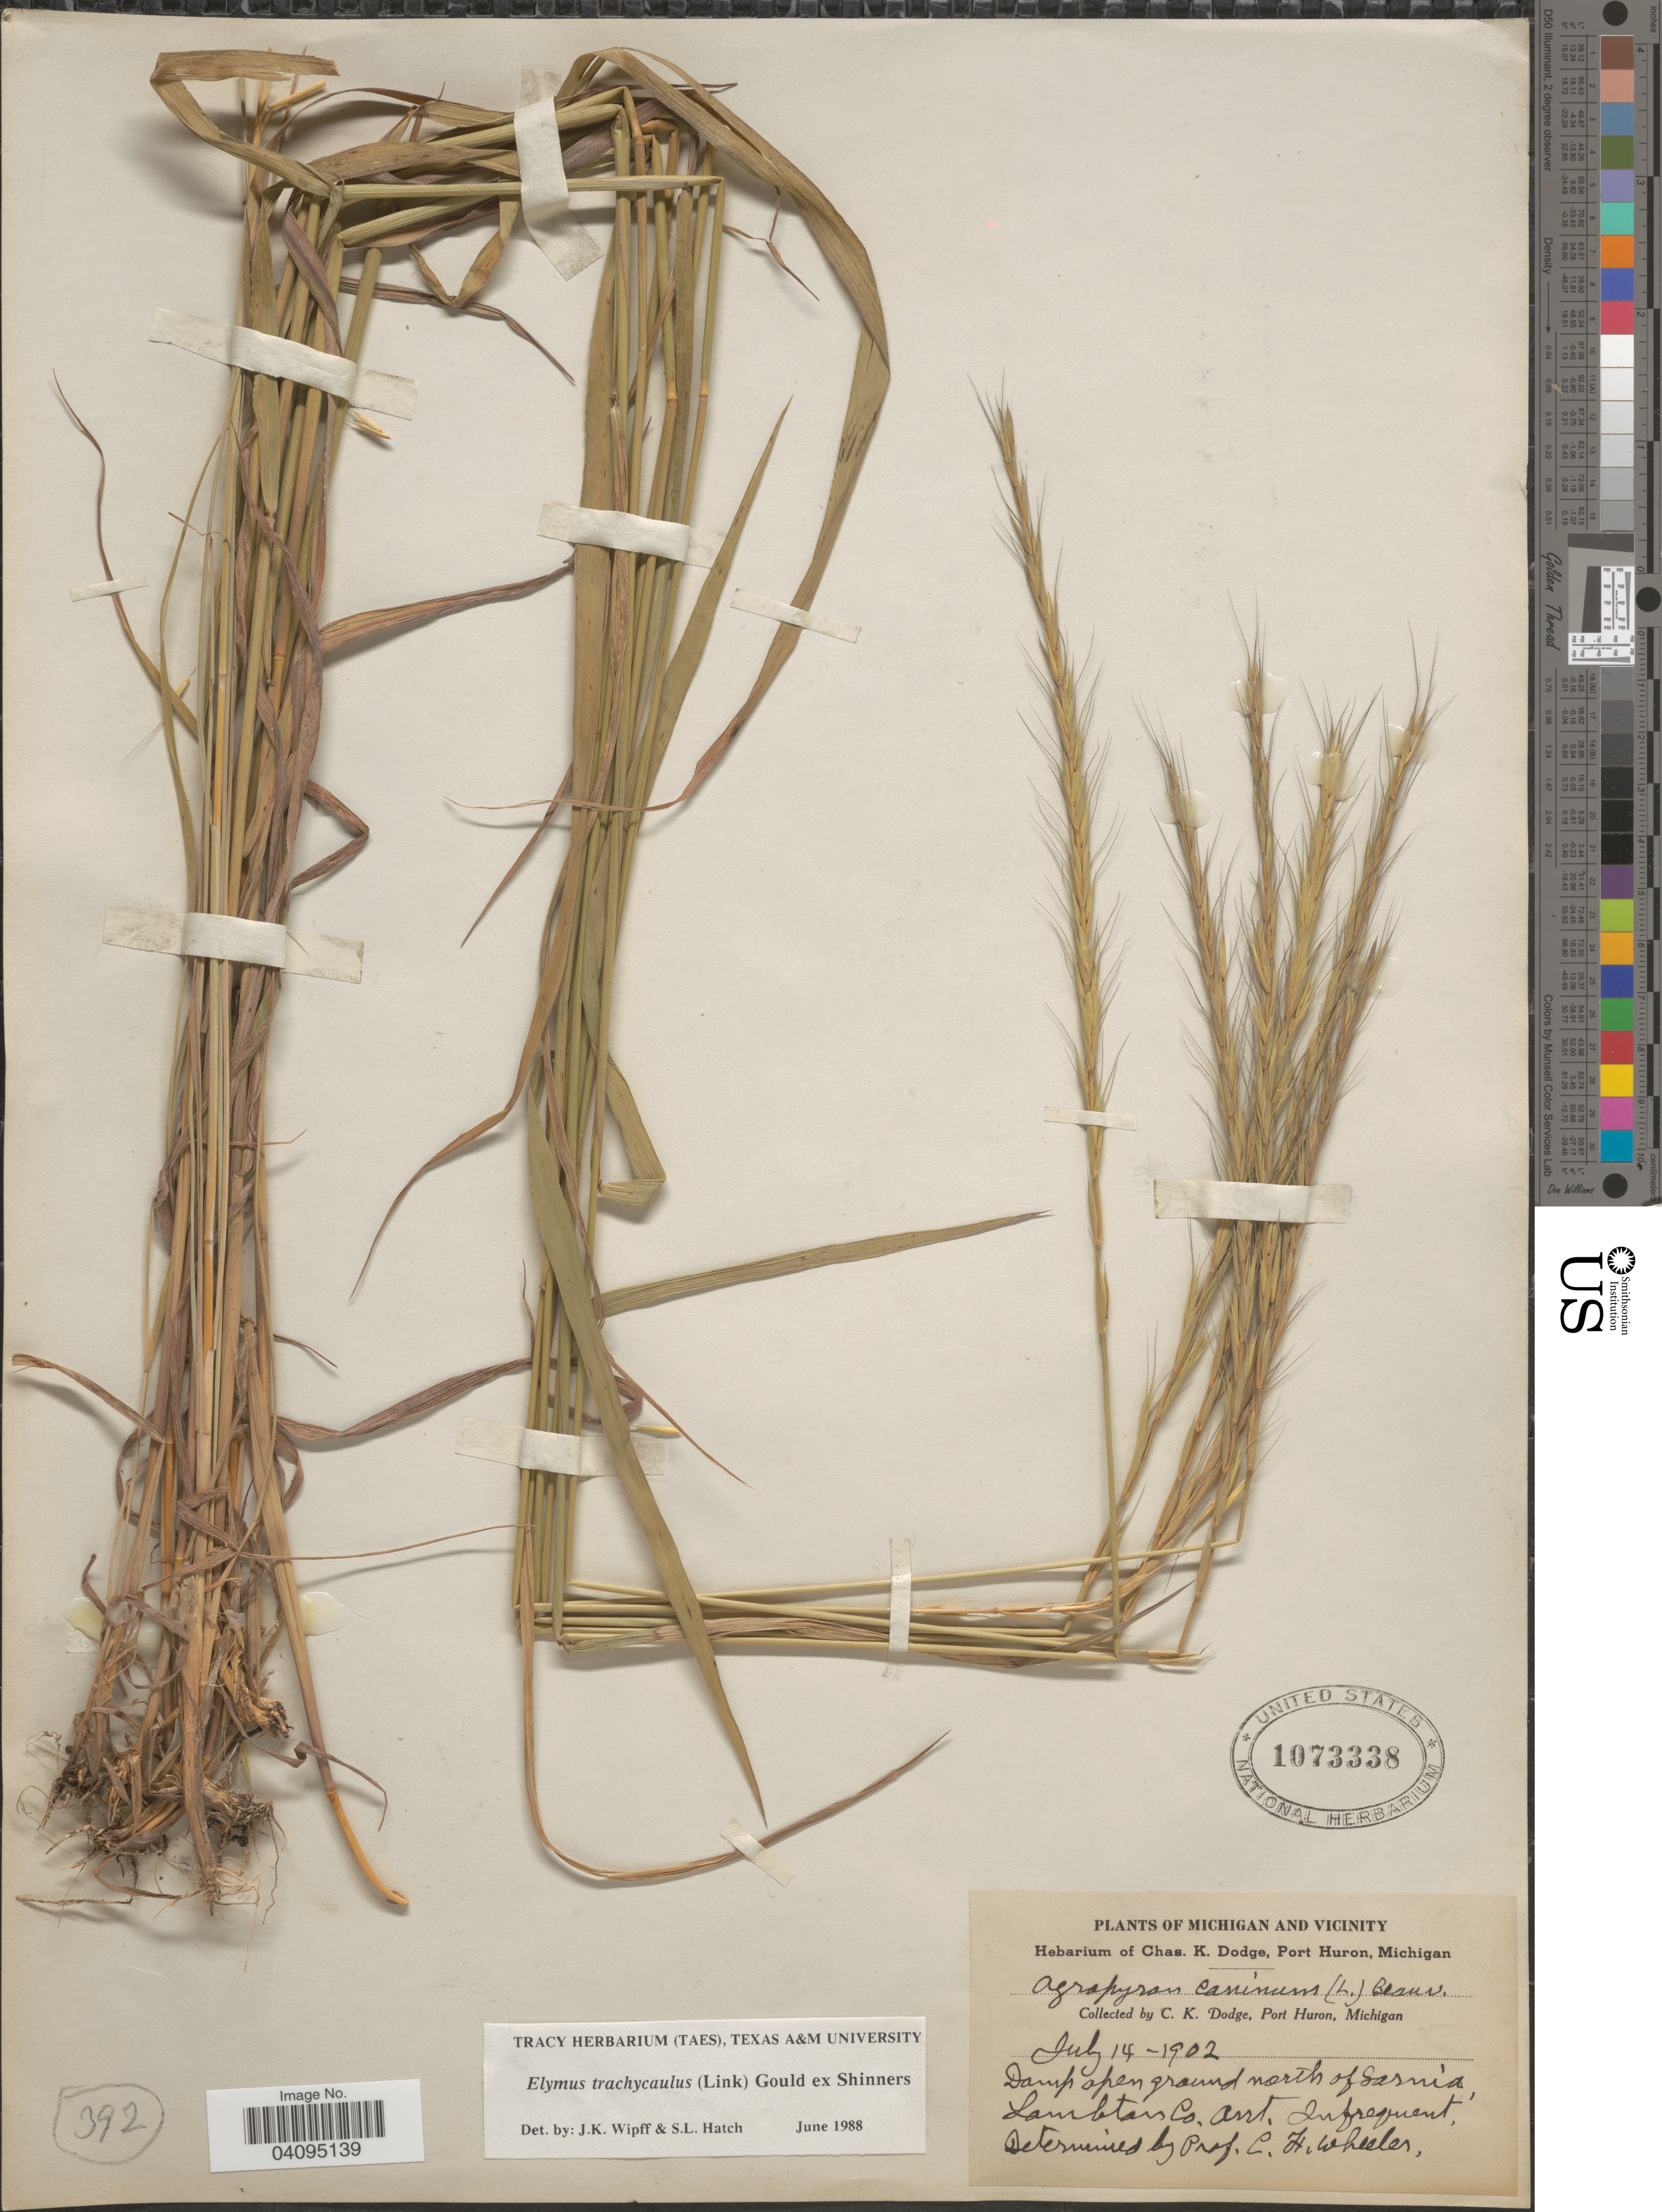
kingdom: Plantae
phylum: Tracheophyta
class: Liliopsida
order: Poales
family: Poaceae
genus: Elymus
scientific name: Elymus trachycaulus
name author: (Link) Gould ex Shinners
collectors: C. Dodge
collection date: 1902-07-14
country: Canada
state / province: Ontario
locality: Damp open ground north of Garnia. Lambton Co, Ont.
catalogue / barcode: US 1073338